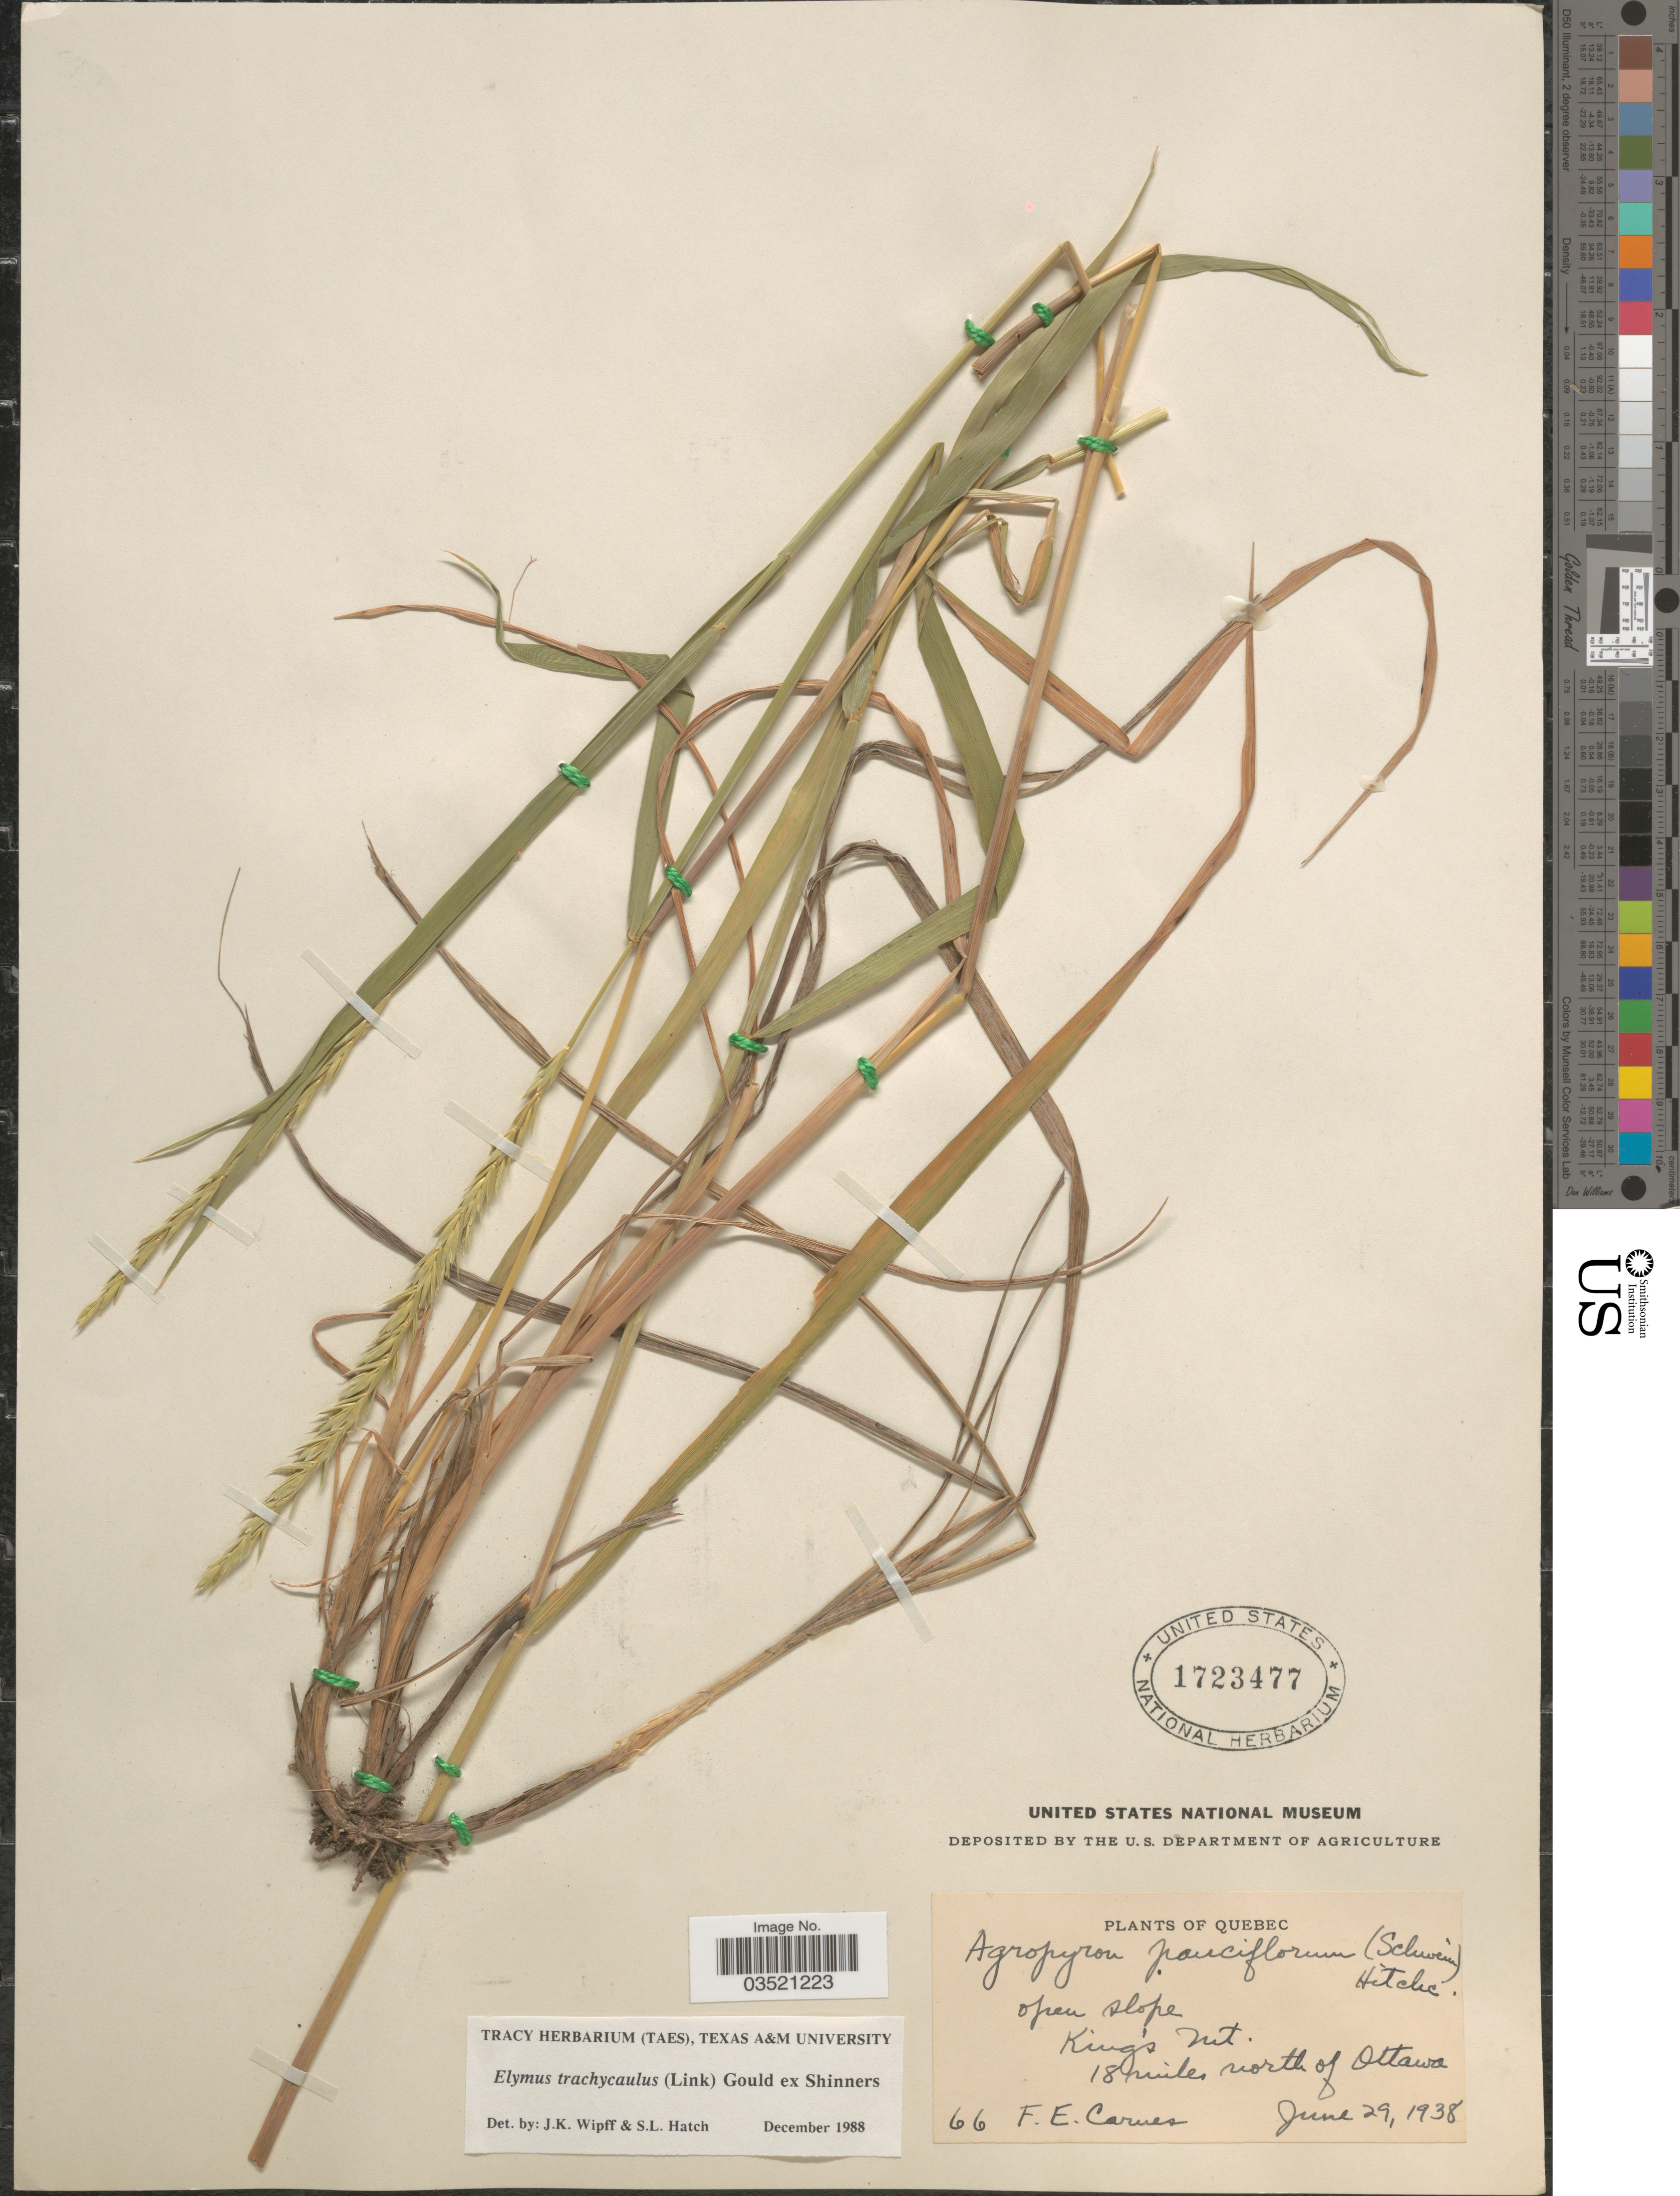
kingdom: Plantae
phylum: Tracheophyta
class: Liliopsida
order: Poales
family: Poaceae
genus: Elymus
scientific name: Elymus trachycaulus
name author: (Link) Gould ex Shinners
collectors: F. Carnes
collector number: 66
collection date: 1938-06-29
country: Canada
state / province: Quebec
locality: Open slope King's Mt. 18 miles north of Ottawa.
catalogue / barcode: US 1723477